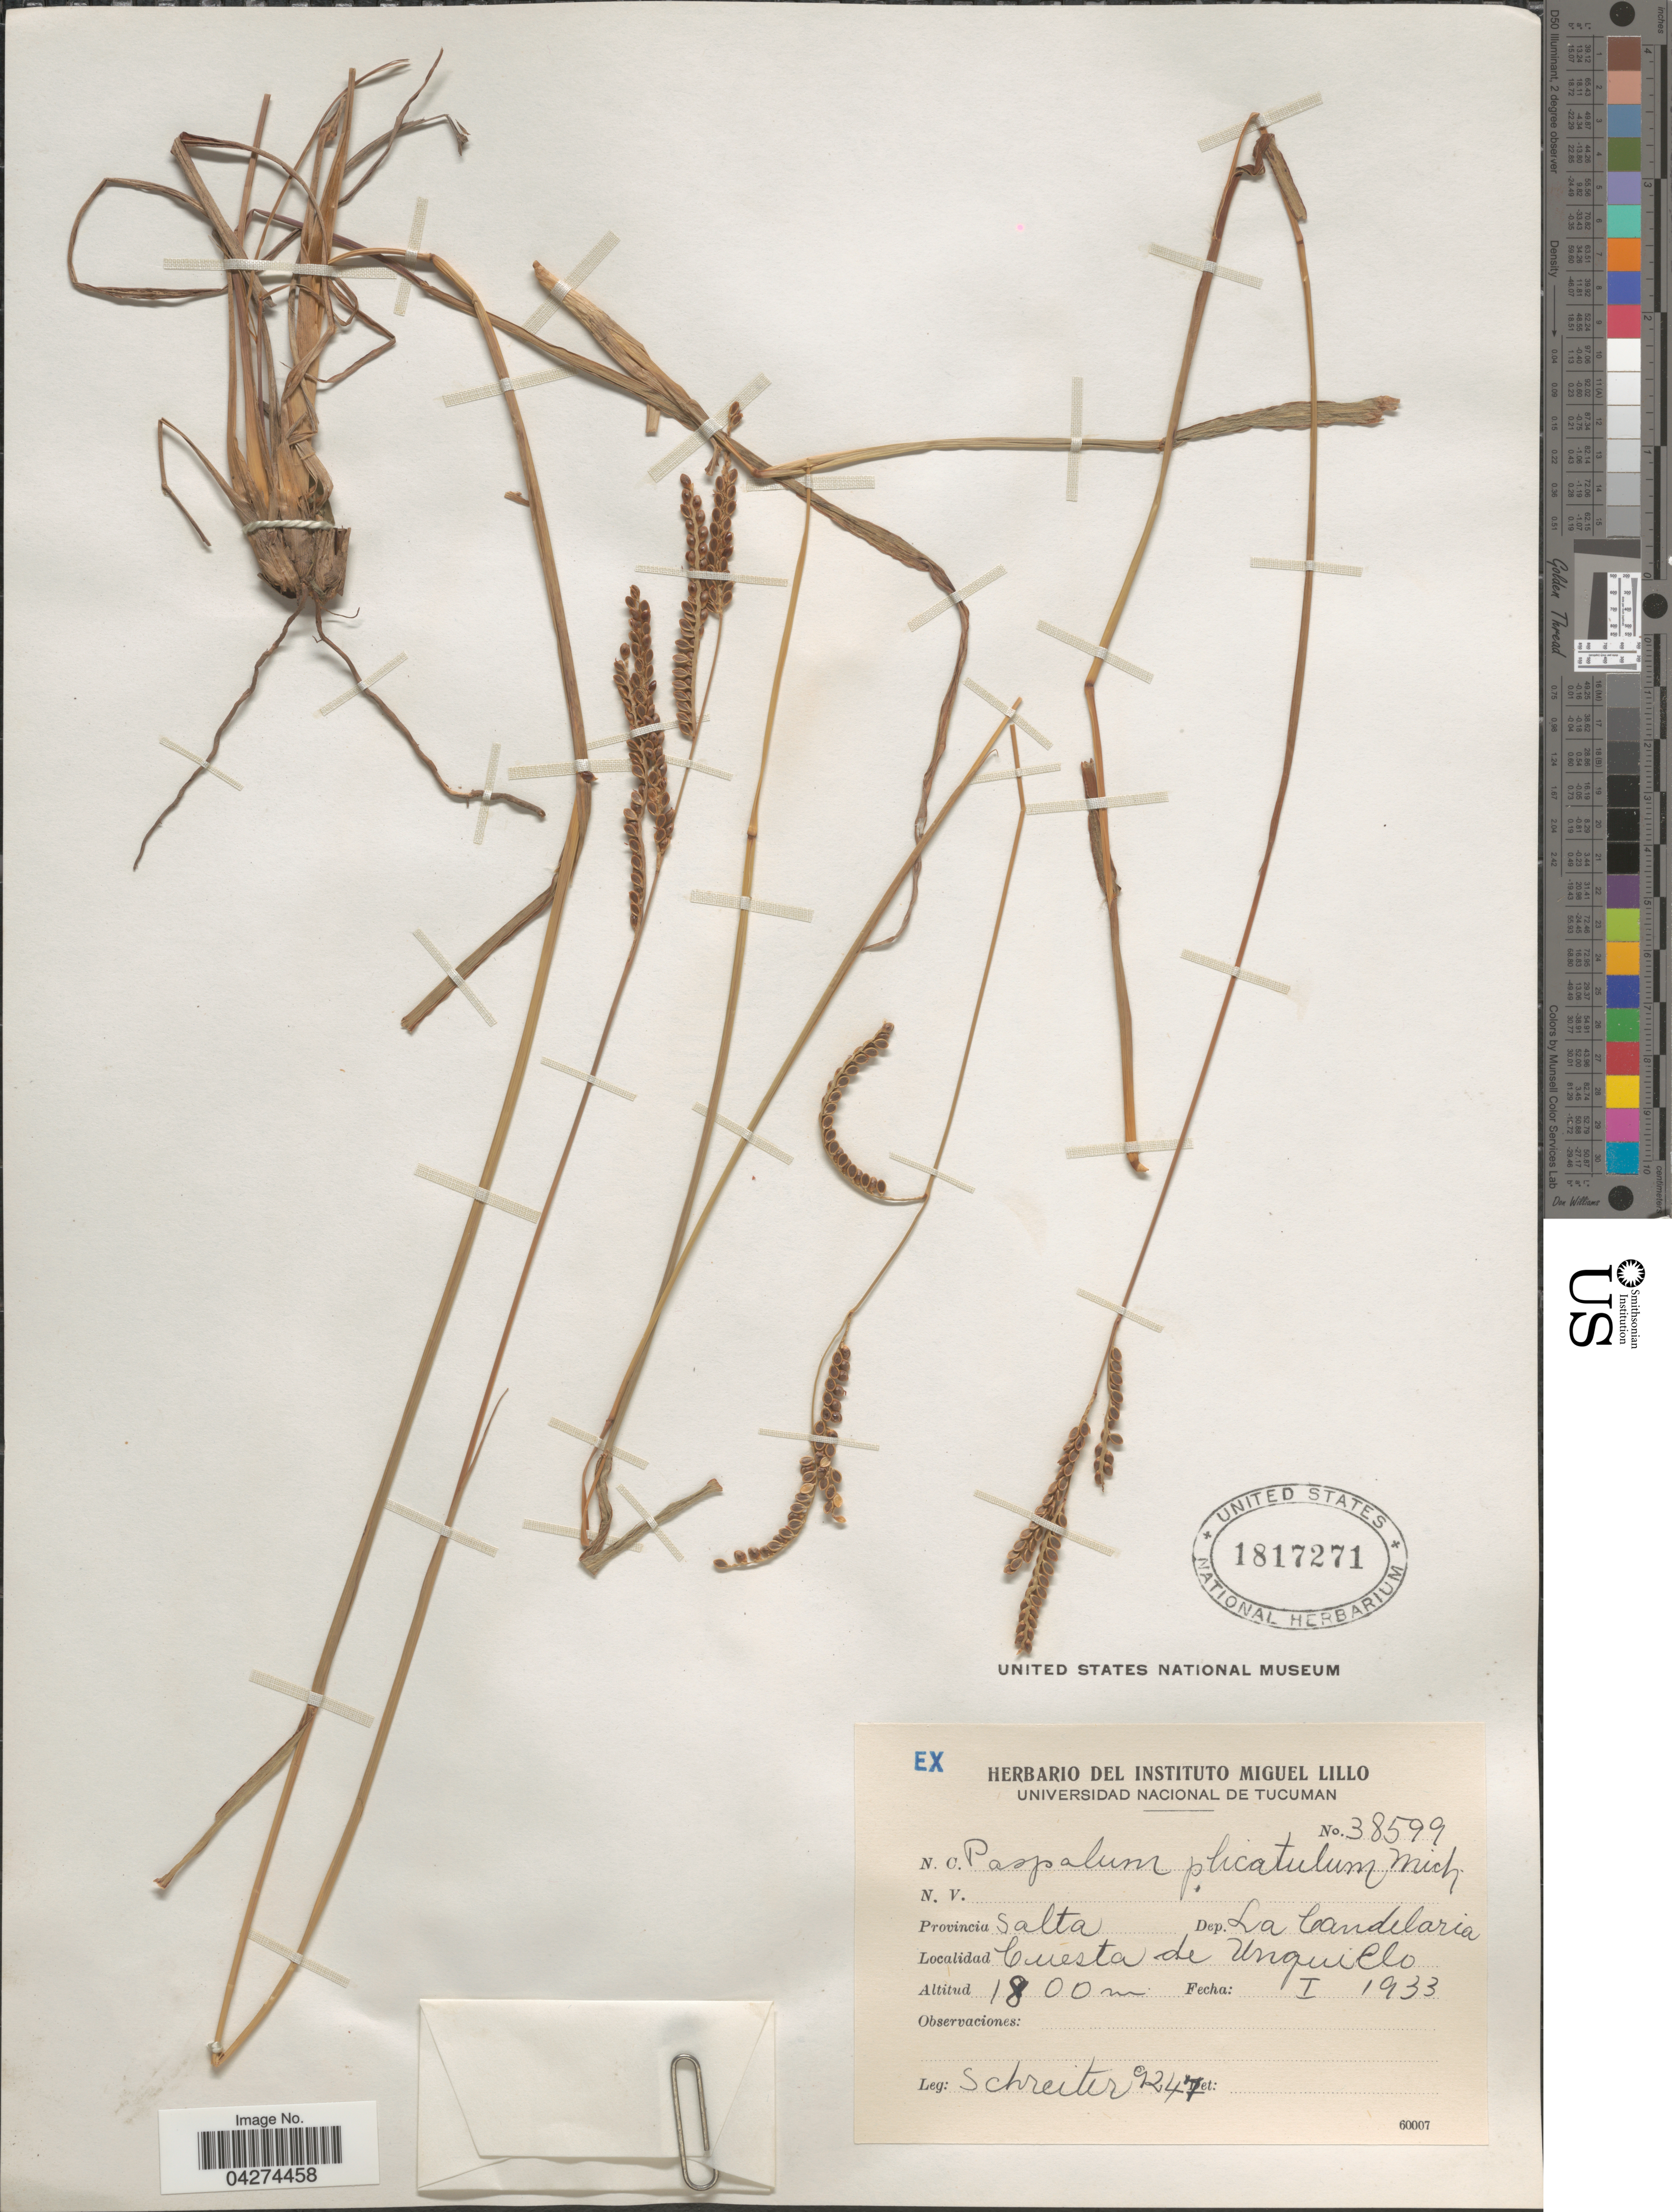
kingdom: Plantae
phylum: Tracheophyta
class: Liliopsida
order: Poales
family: Poaceae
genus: Paspalum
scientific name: Paspalum plicatulum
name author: Michx.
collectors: -. Schreiter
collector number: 9247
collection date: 1933-01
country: Argentina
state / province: Salta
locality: Dep. La Candelaria. Cuesta de Unquillo.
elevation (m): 1800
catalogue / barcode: US 1817271